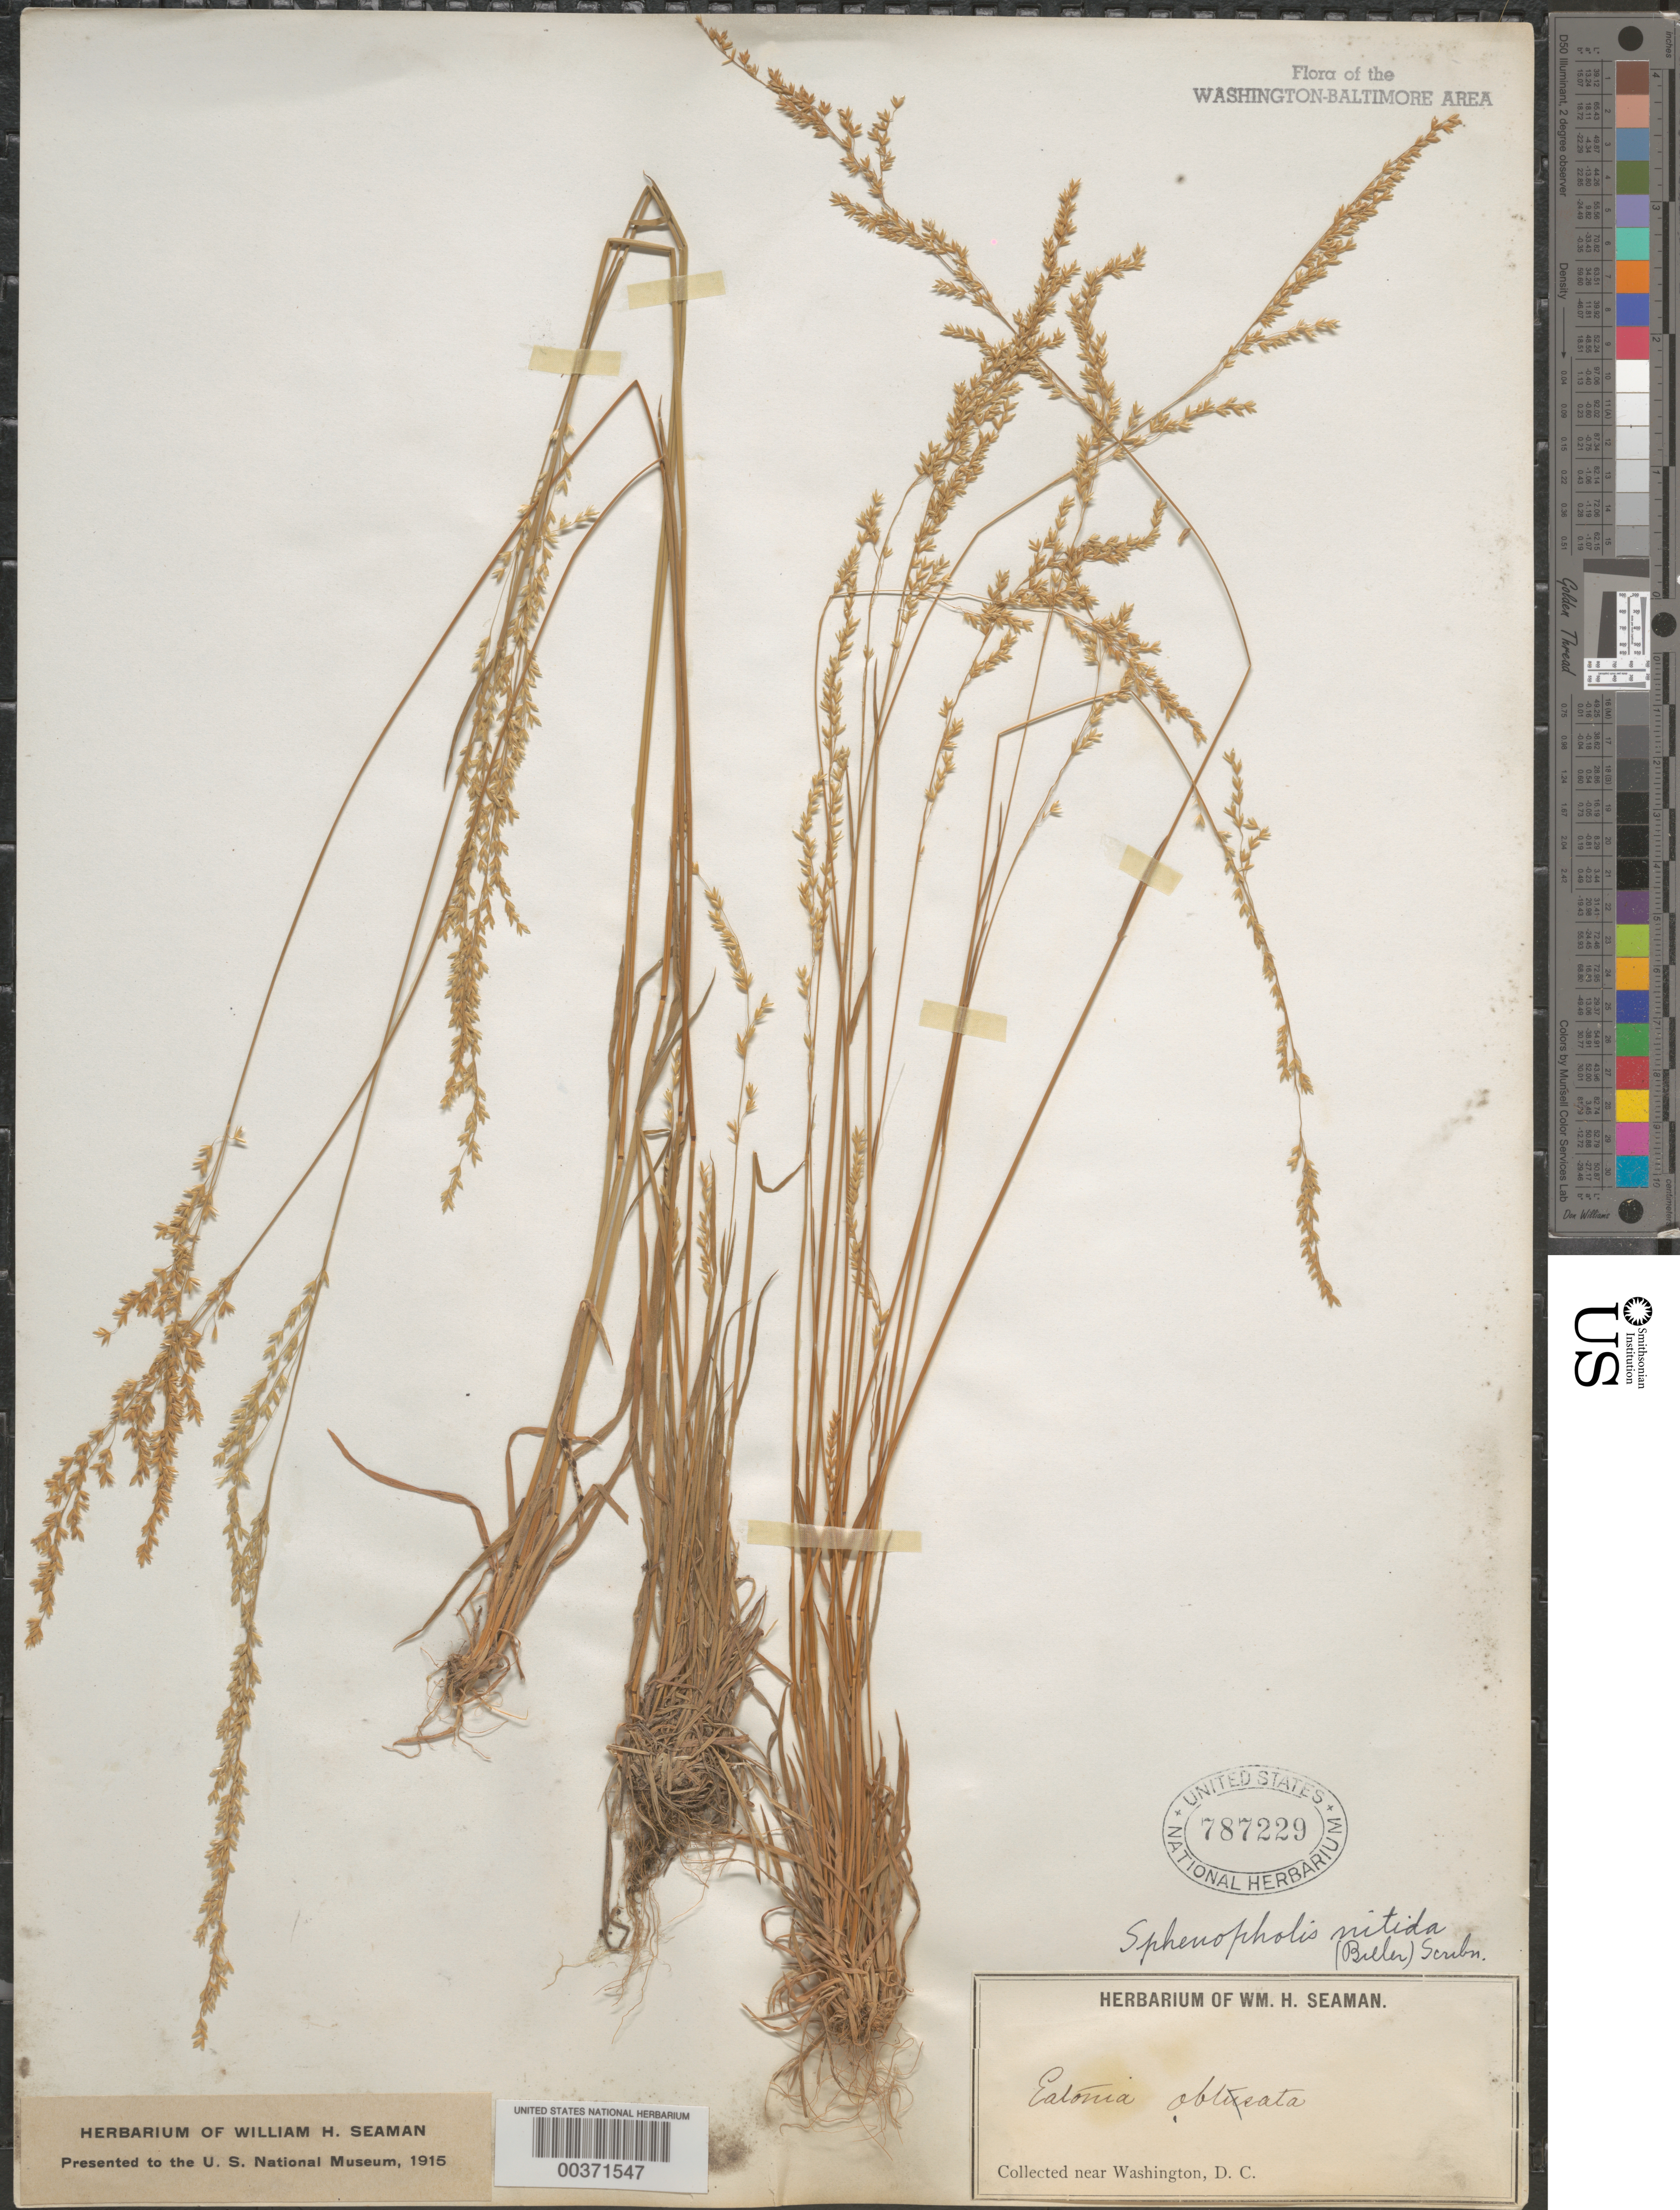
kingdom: Plantae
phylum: Tracheophyta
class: Liliopsida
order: Poales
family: Poaceae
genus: Sphenopholis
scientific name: Sphenopholis nitida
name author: (Biehler) Scribn.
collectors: W. Seaman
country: United States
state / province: District of Columbia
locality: Vicinity of Washington, DC.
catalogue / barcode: US 787229